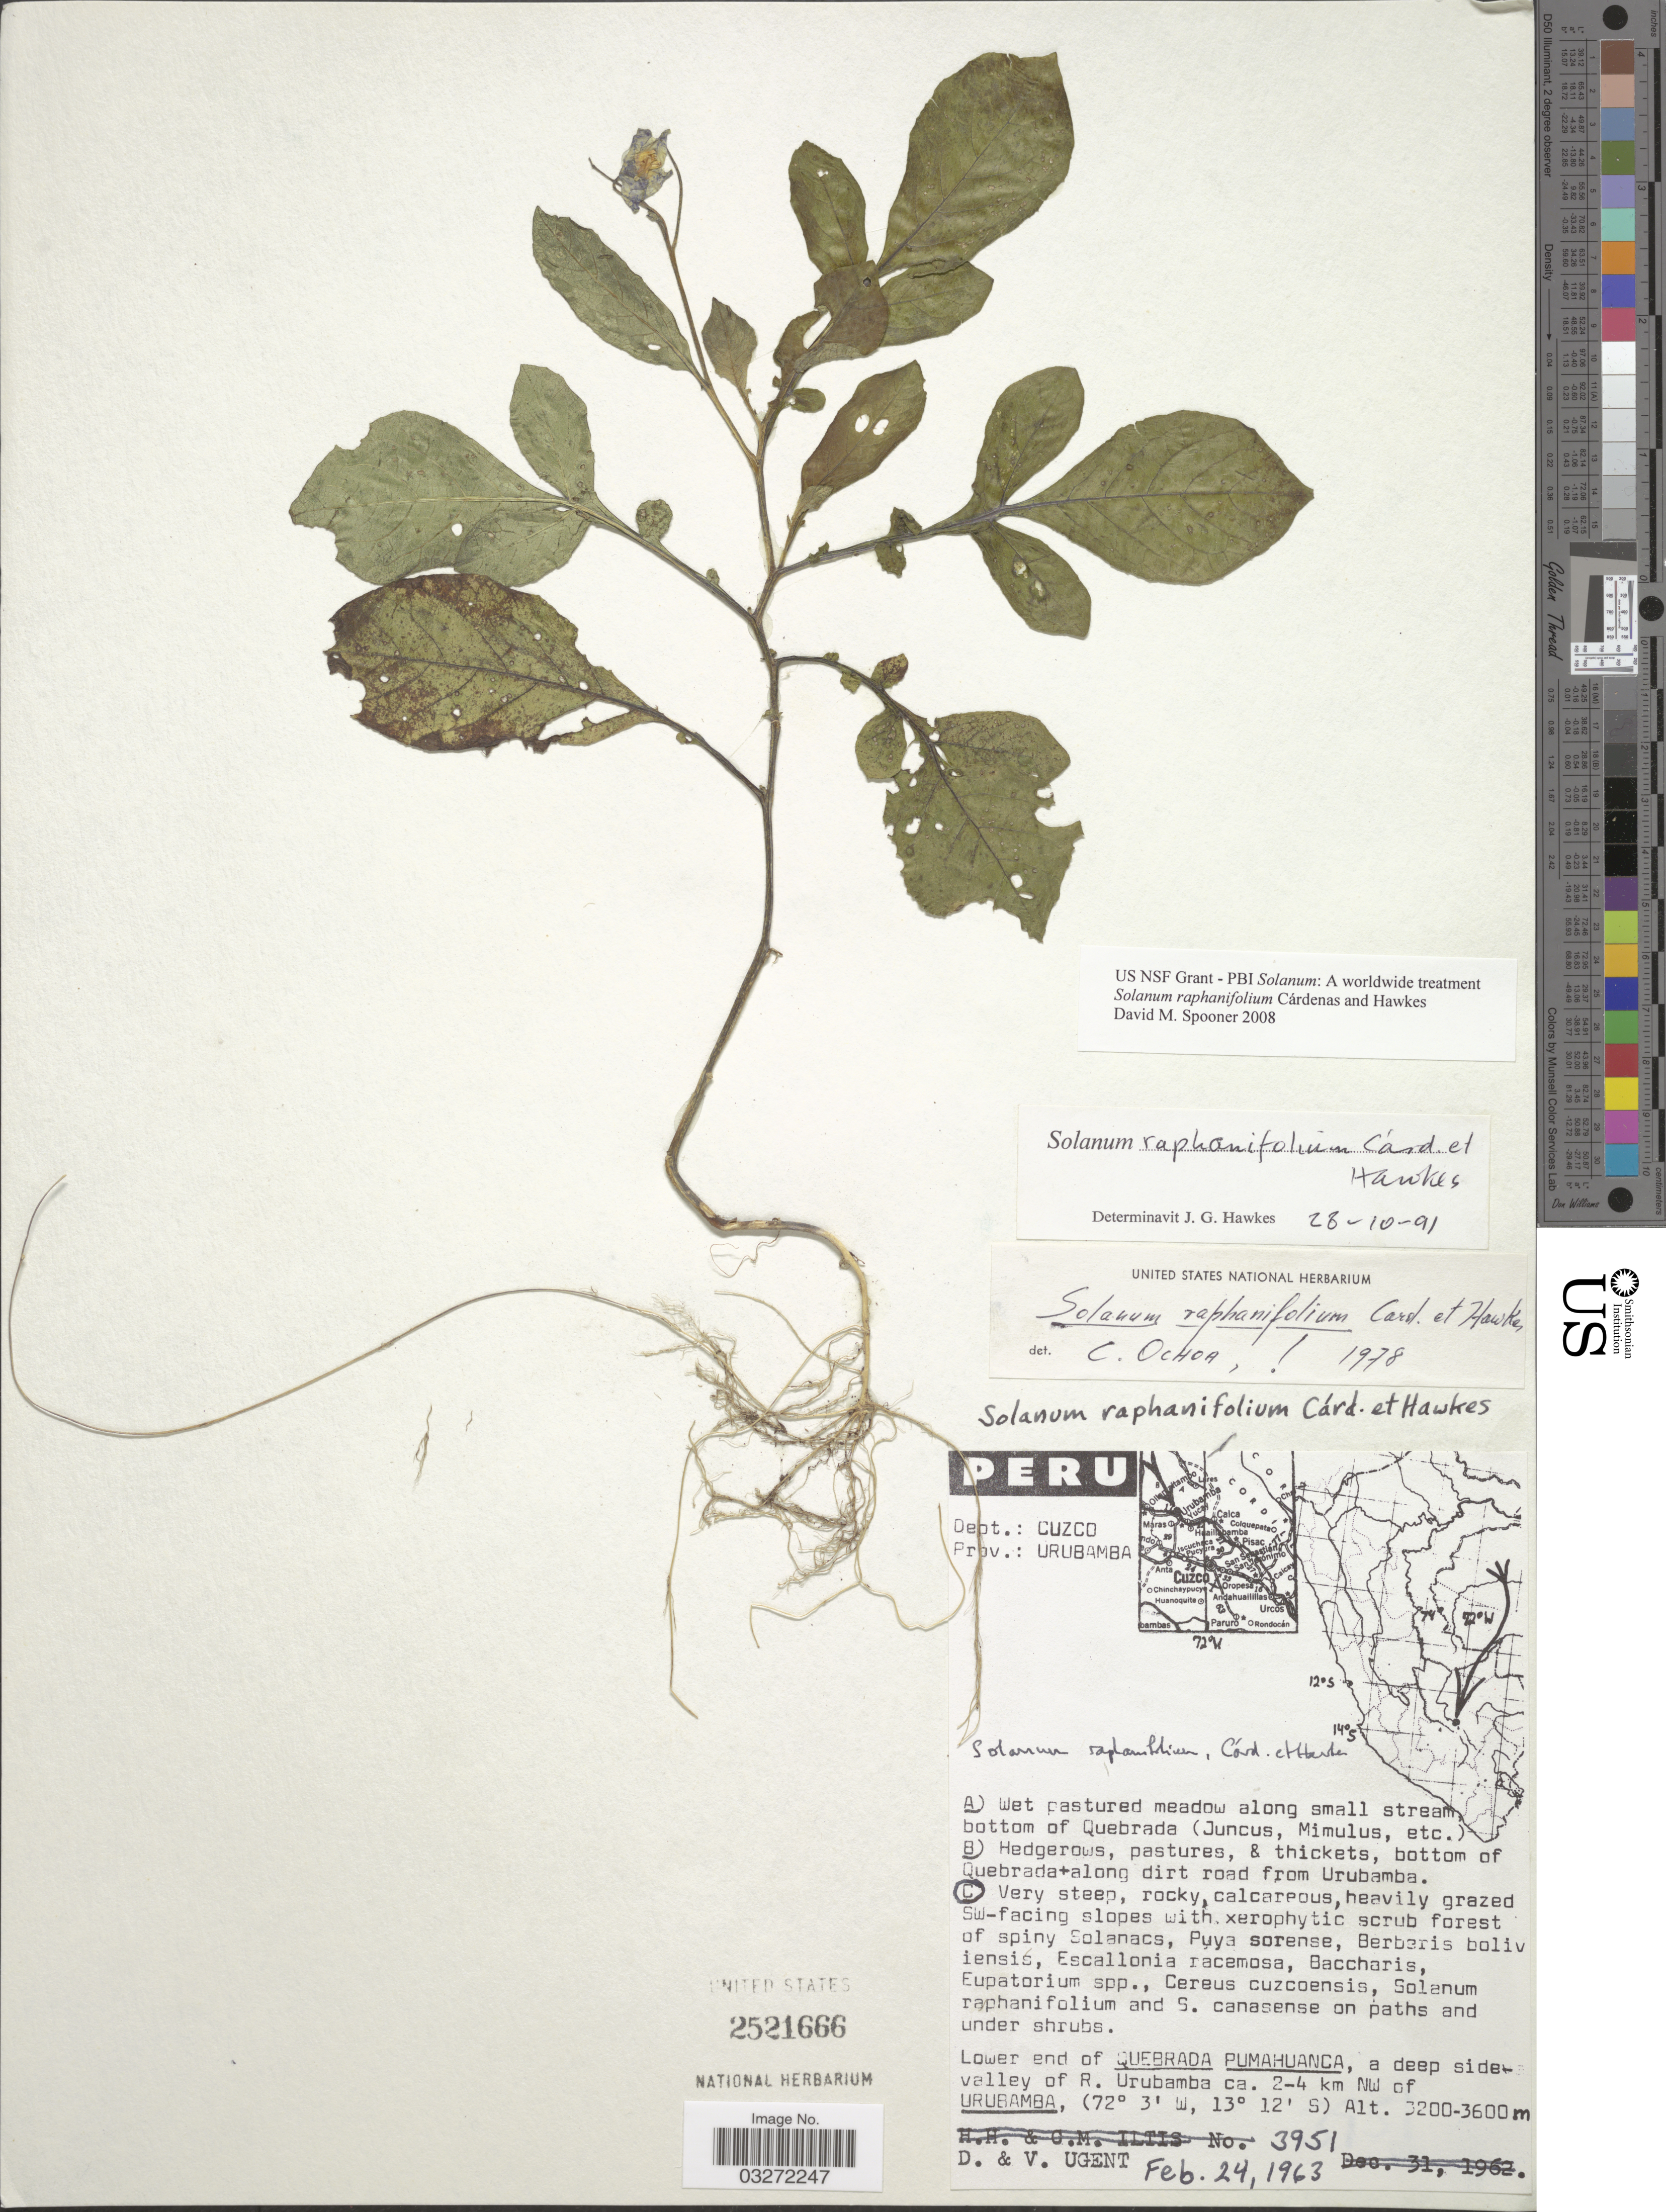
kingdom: Plantae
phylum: Tracheophyta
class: Magnoliopsida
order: Solanales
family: Solanaceae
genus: Solanum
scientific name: Solanum raphanifolium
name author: Cárdenas & Hawkes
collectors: D. Ugent & V. Ugent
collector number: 3951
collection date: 1963-02-24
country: Peru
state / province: Cusco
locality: Dept.: Cuzco. Prov.: Urubamba. SW-facing slopes. Lower end of Quebrada Pumahuanca, a deep side-valley of R. Urubamba ca. 2-4 km NW of Urubamba.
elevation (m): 3200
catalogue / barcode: US 2521666